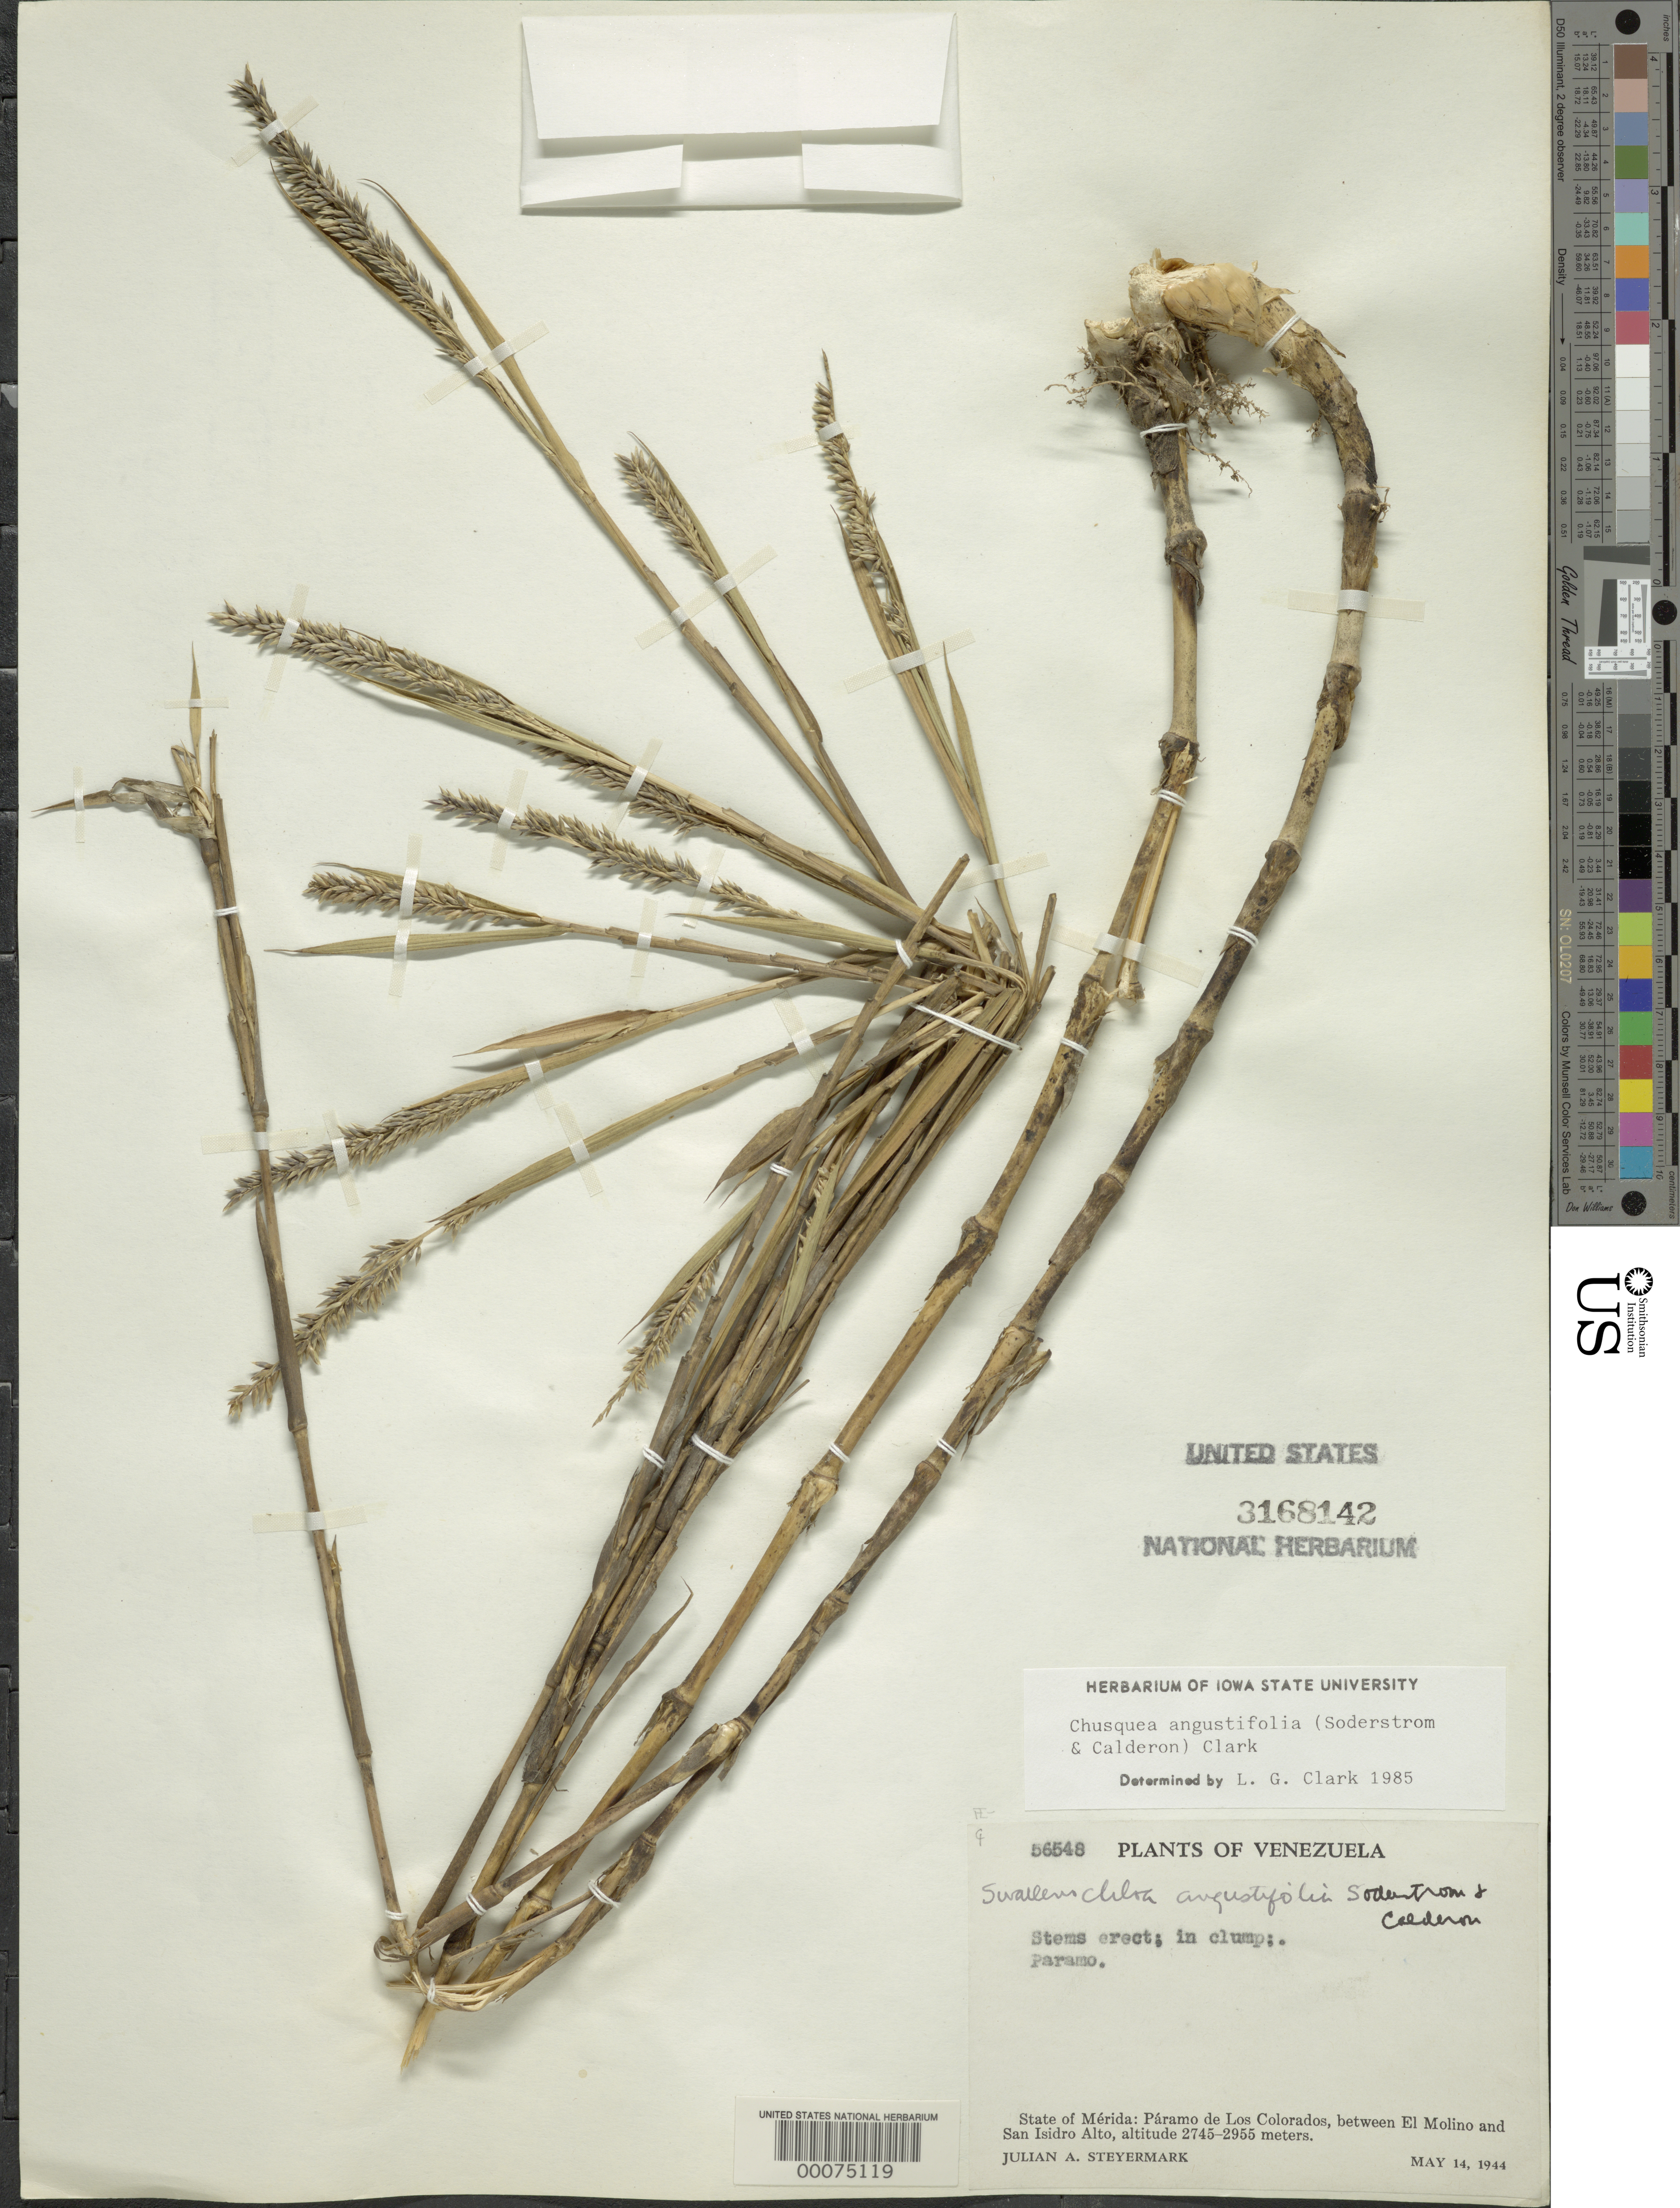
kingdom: Plantae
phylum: Tracheophyta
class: Liliopsida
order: Poales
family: Poaceae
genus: Chusquea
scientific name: Chusquea angustifolia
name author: (Soderstr. & C. E. Calderón) L.G. Clark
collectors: J. Steyermark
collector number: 56548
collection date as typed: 14 May 1944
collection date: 1944-05-14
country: Venezuela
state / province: Mérida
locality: Paramo de los colorados, between el molino and san isidro alto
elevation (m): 2745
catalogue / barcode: US 3168142